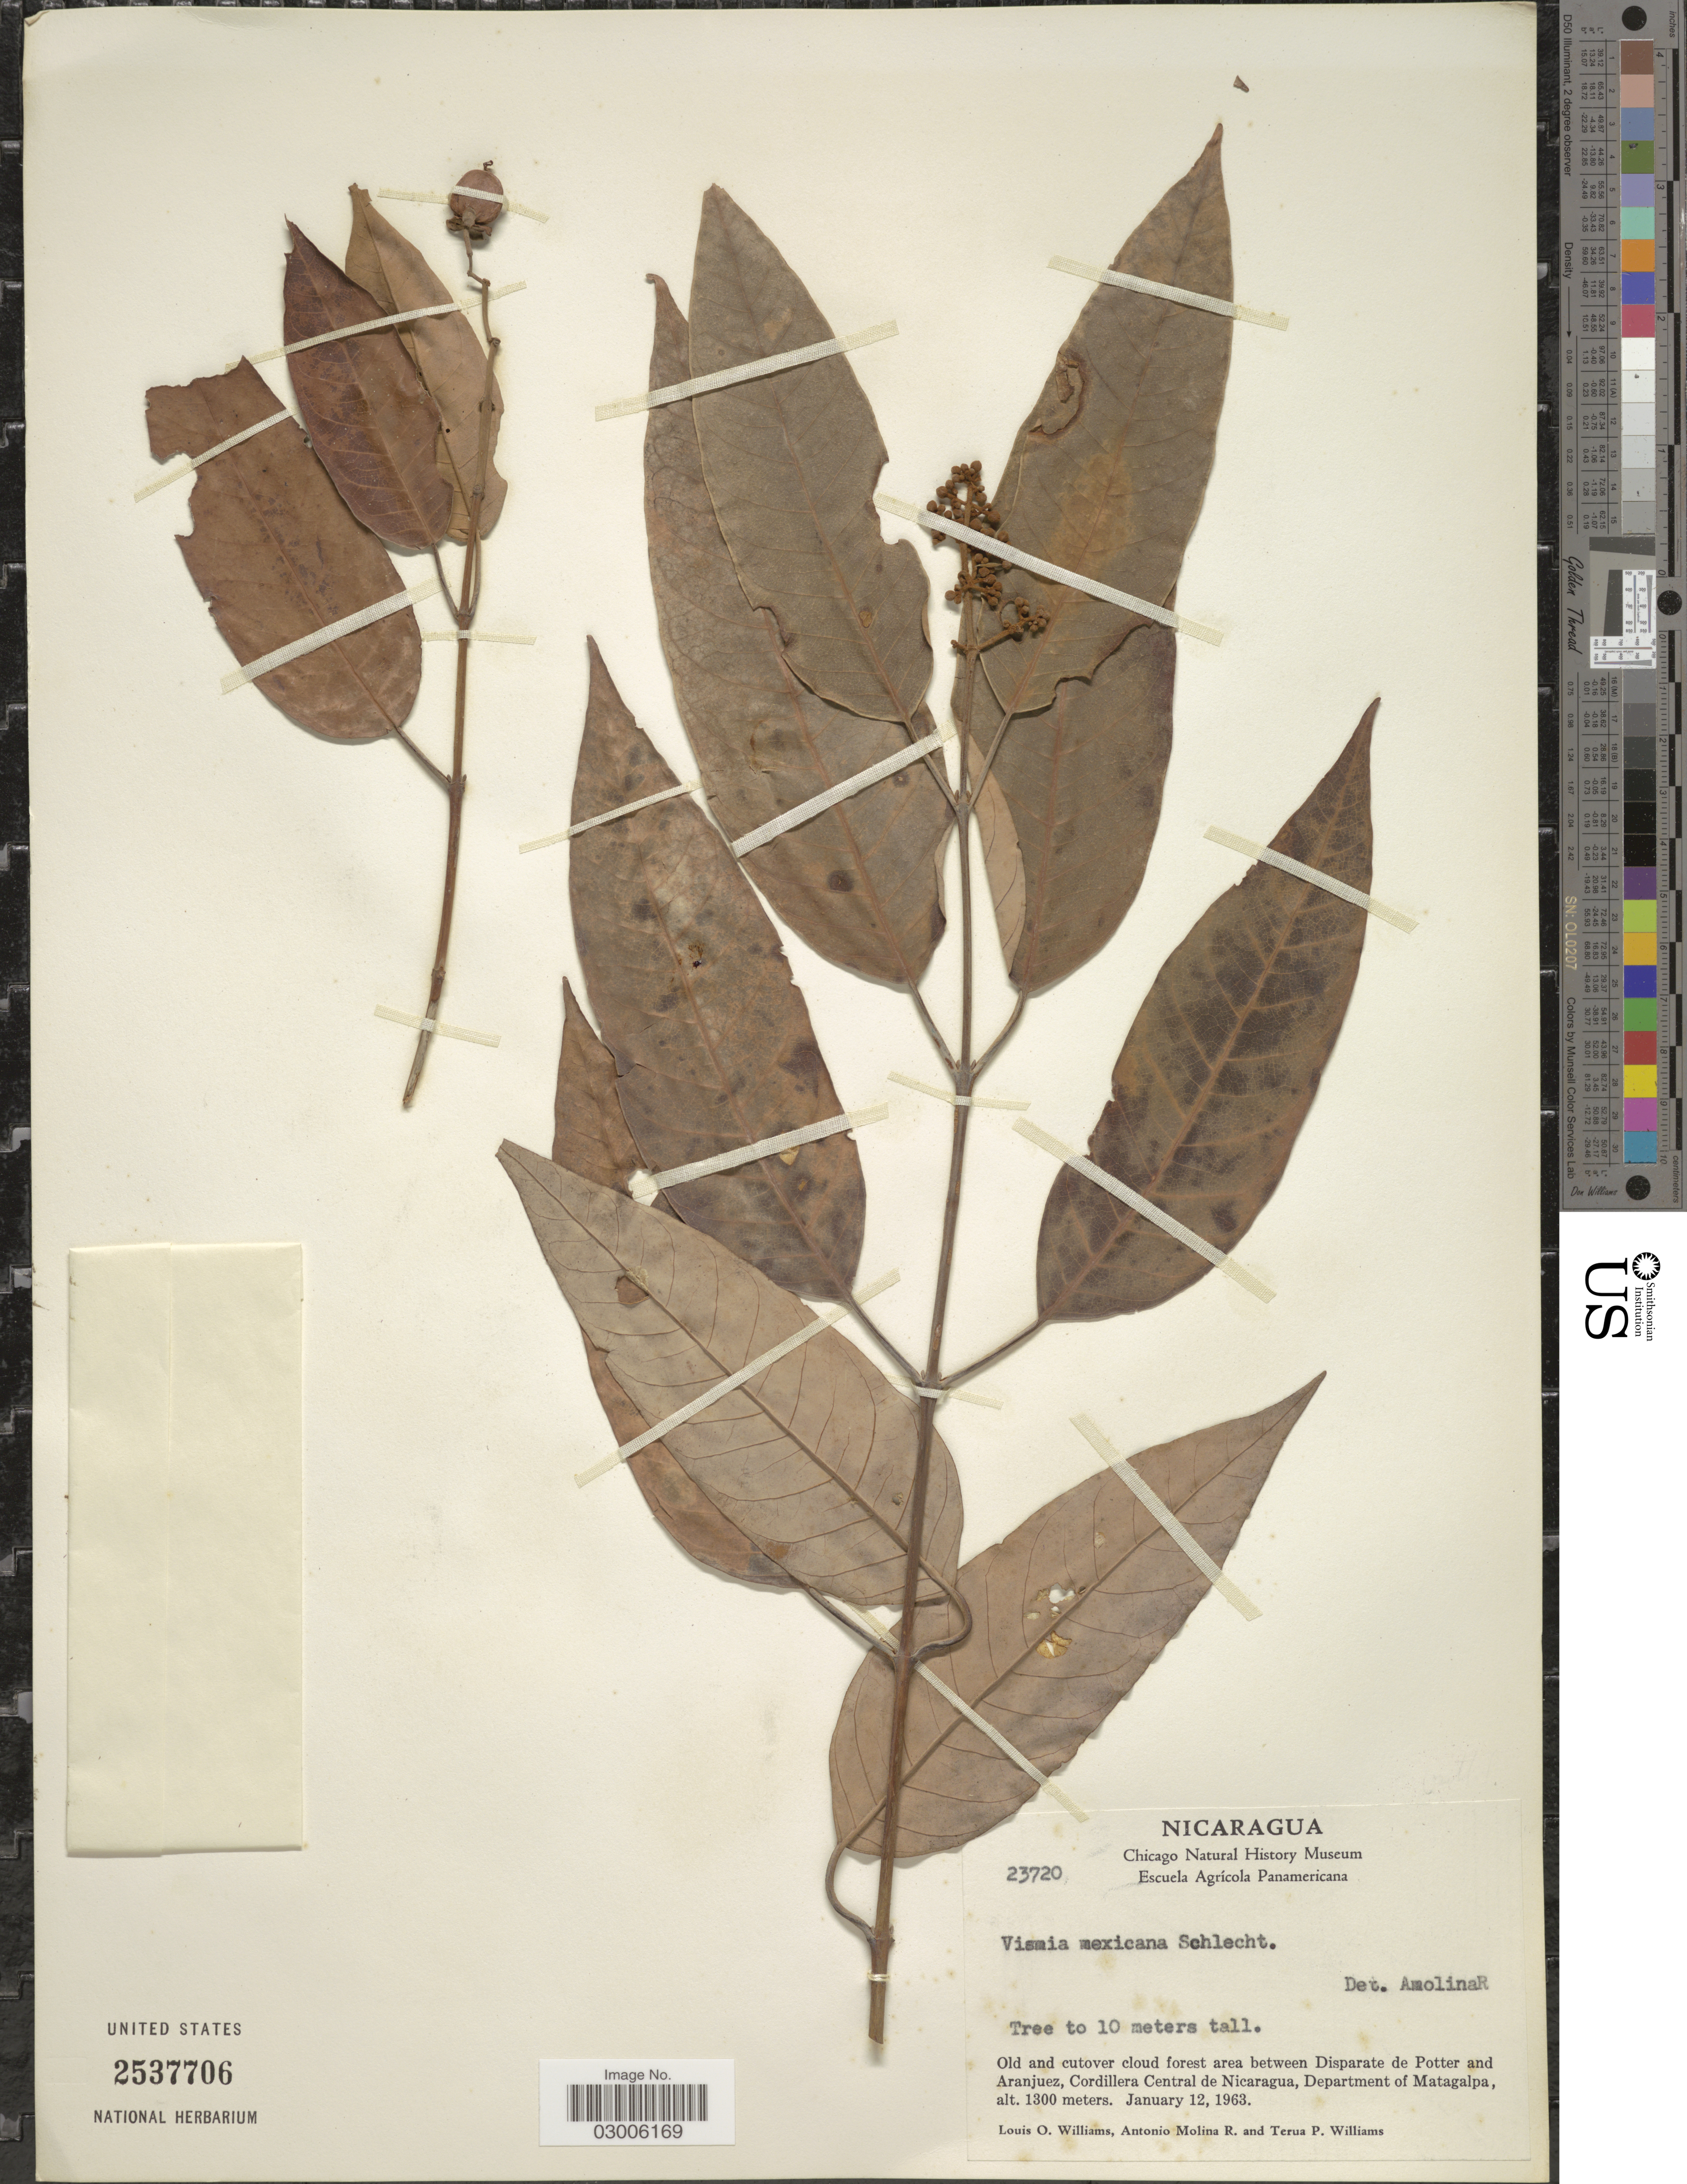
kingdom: Plantae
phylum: Tracheophyta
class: Magnoliopsida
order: Malpighiales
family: Hypericaceae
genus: Vismia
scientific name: Vismia baccifera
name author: (L.) Triana & Planch.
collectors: L. O. Williams, A. Molina R. & T. Williams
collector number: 23720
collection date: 1963-01-12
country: Nicaragua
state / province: Matagalpa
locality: Area between Disparate de Potter and Aranjuez, Cordillera Central de Nicaragua, Department of Matagalpa.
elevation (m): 1300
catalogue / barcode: US 2537706